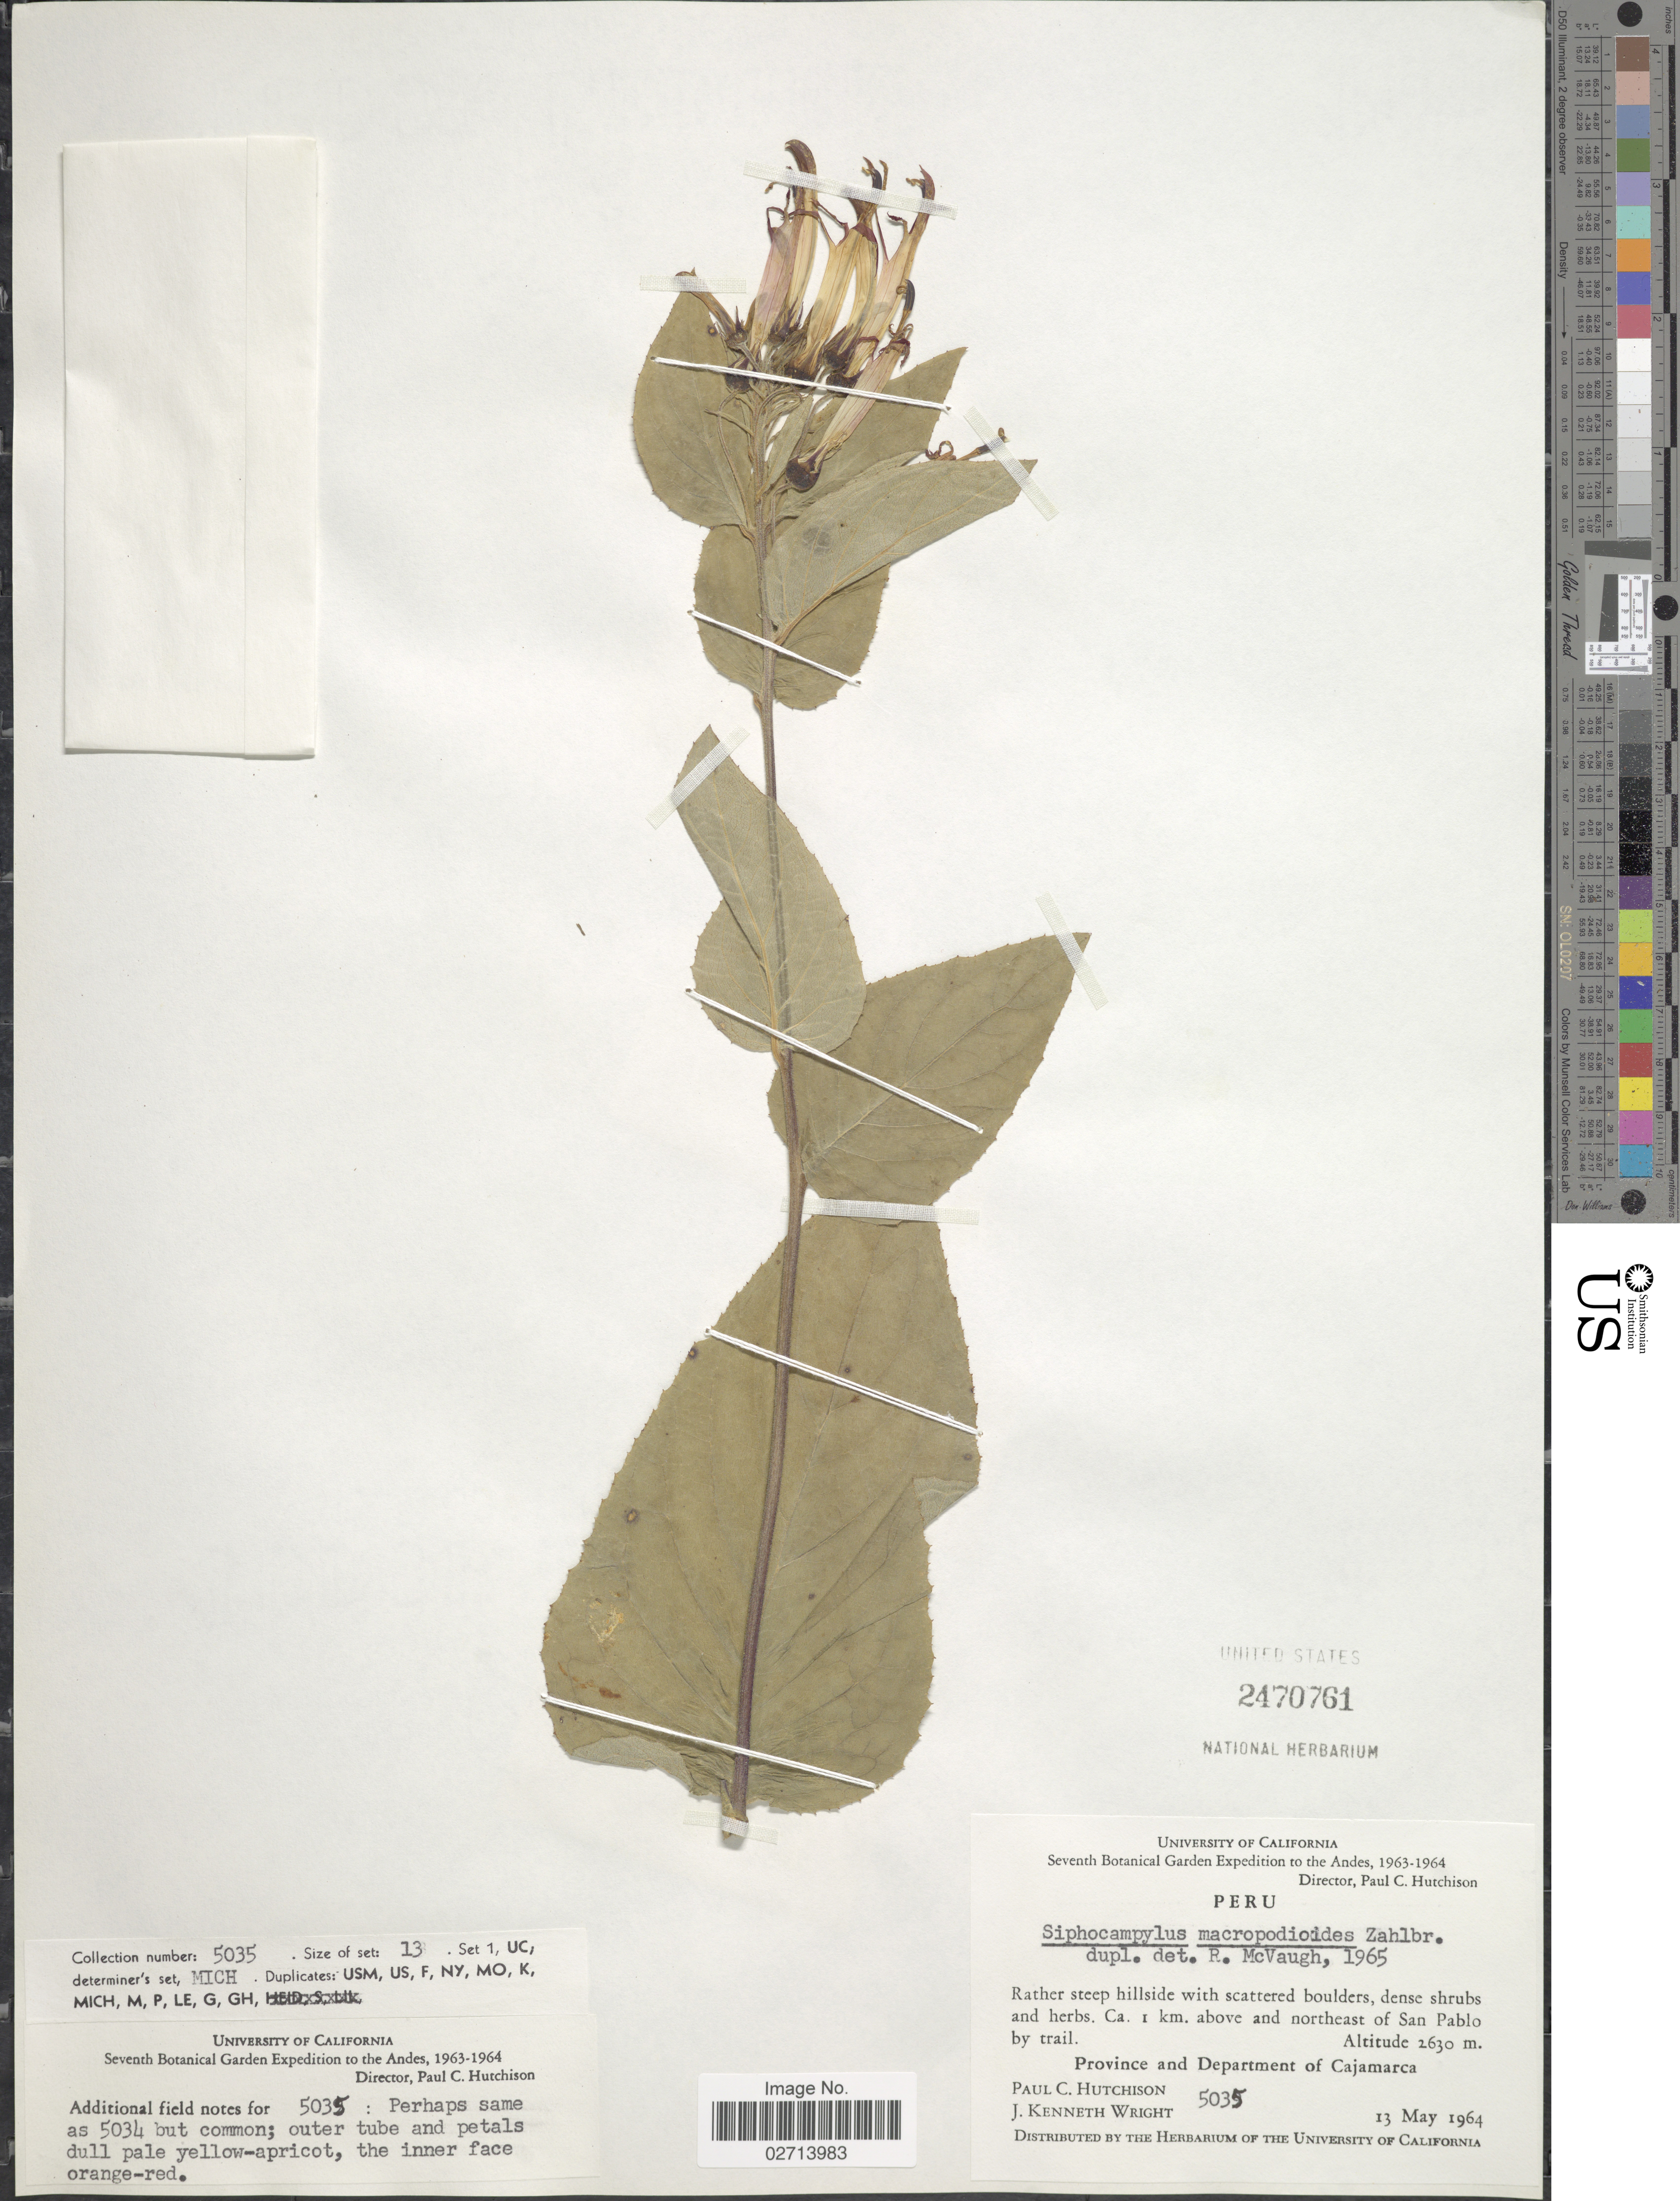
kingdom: Plantae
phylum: Tracheophyta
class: Magnoliopsida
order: Asterales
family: Campanulaceae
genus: Siphocampylus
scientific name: Siphocampylus macropodoides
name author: Zahlbr.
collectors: P. C. Hutchison & J. K. Wright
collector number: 5035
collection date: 1964-05-13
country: Peru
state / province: Cajamarca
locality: Ca. 1 km. above and northeast of San Pablo by trail. Province of Department of Cajamarca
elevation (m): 2630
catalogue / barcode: US 2470761